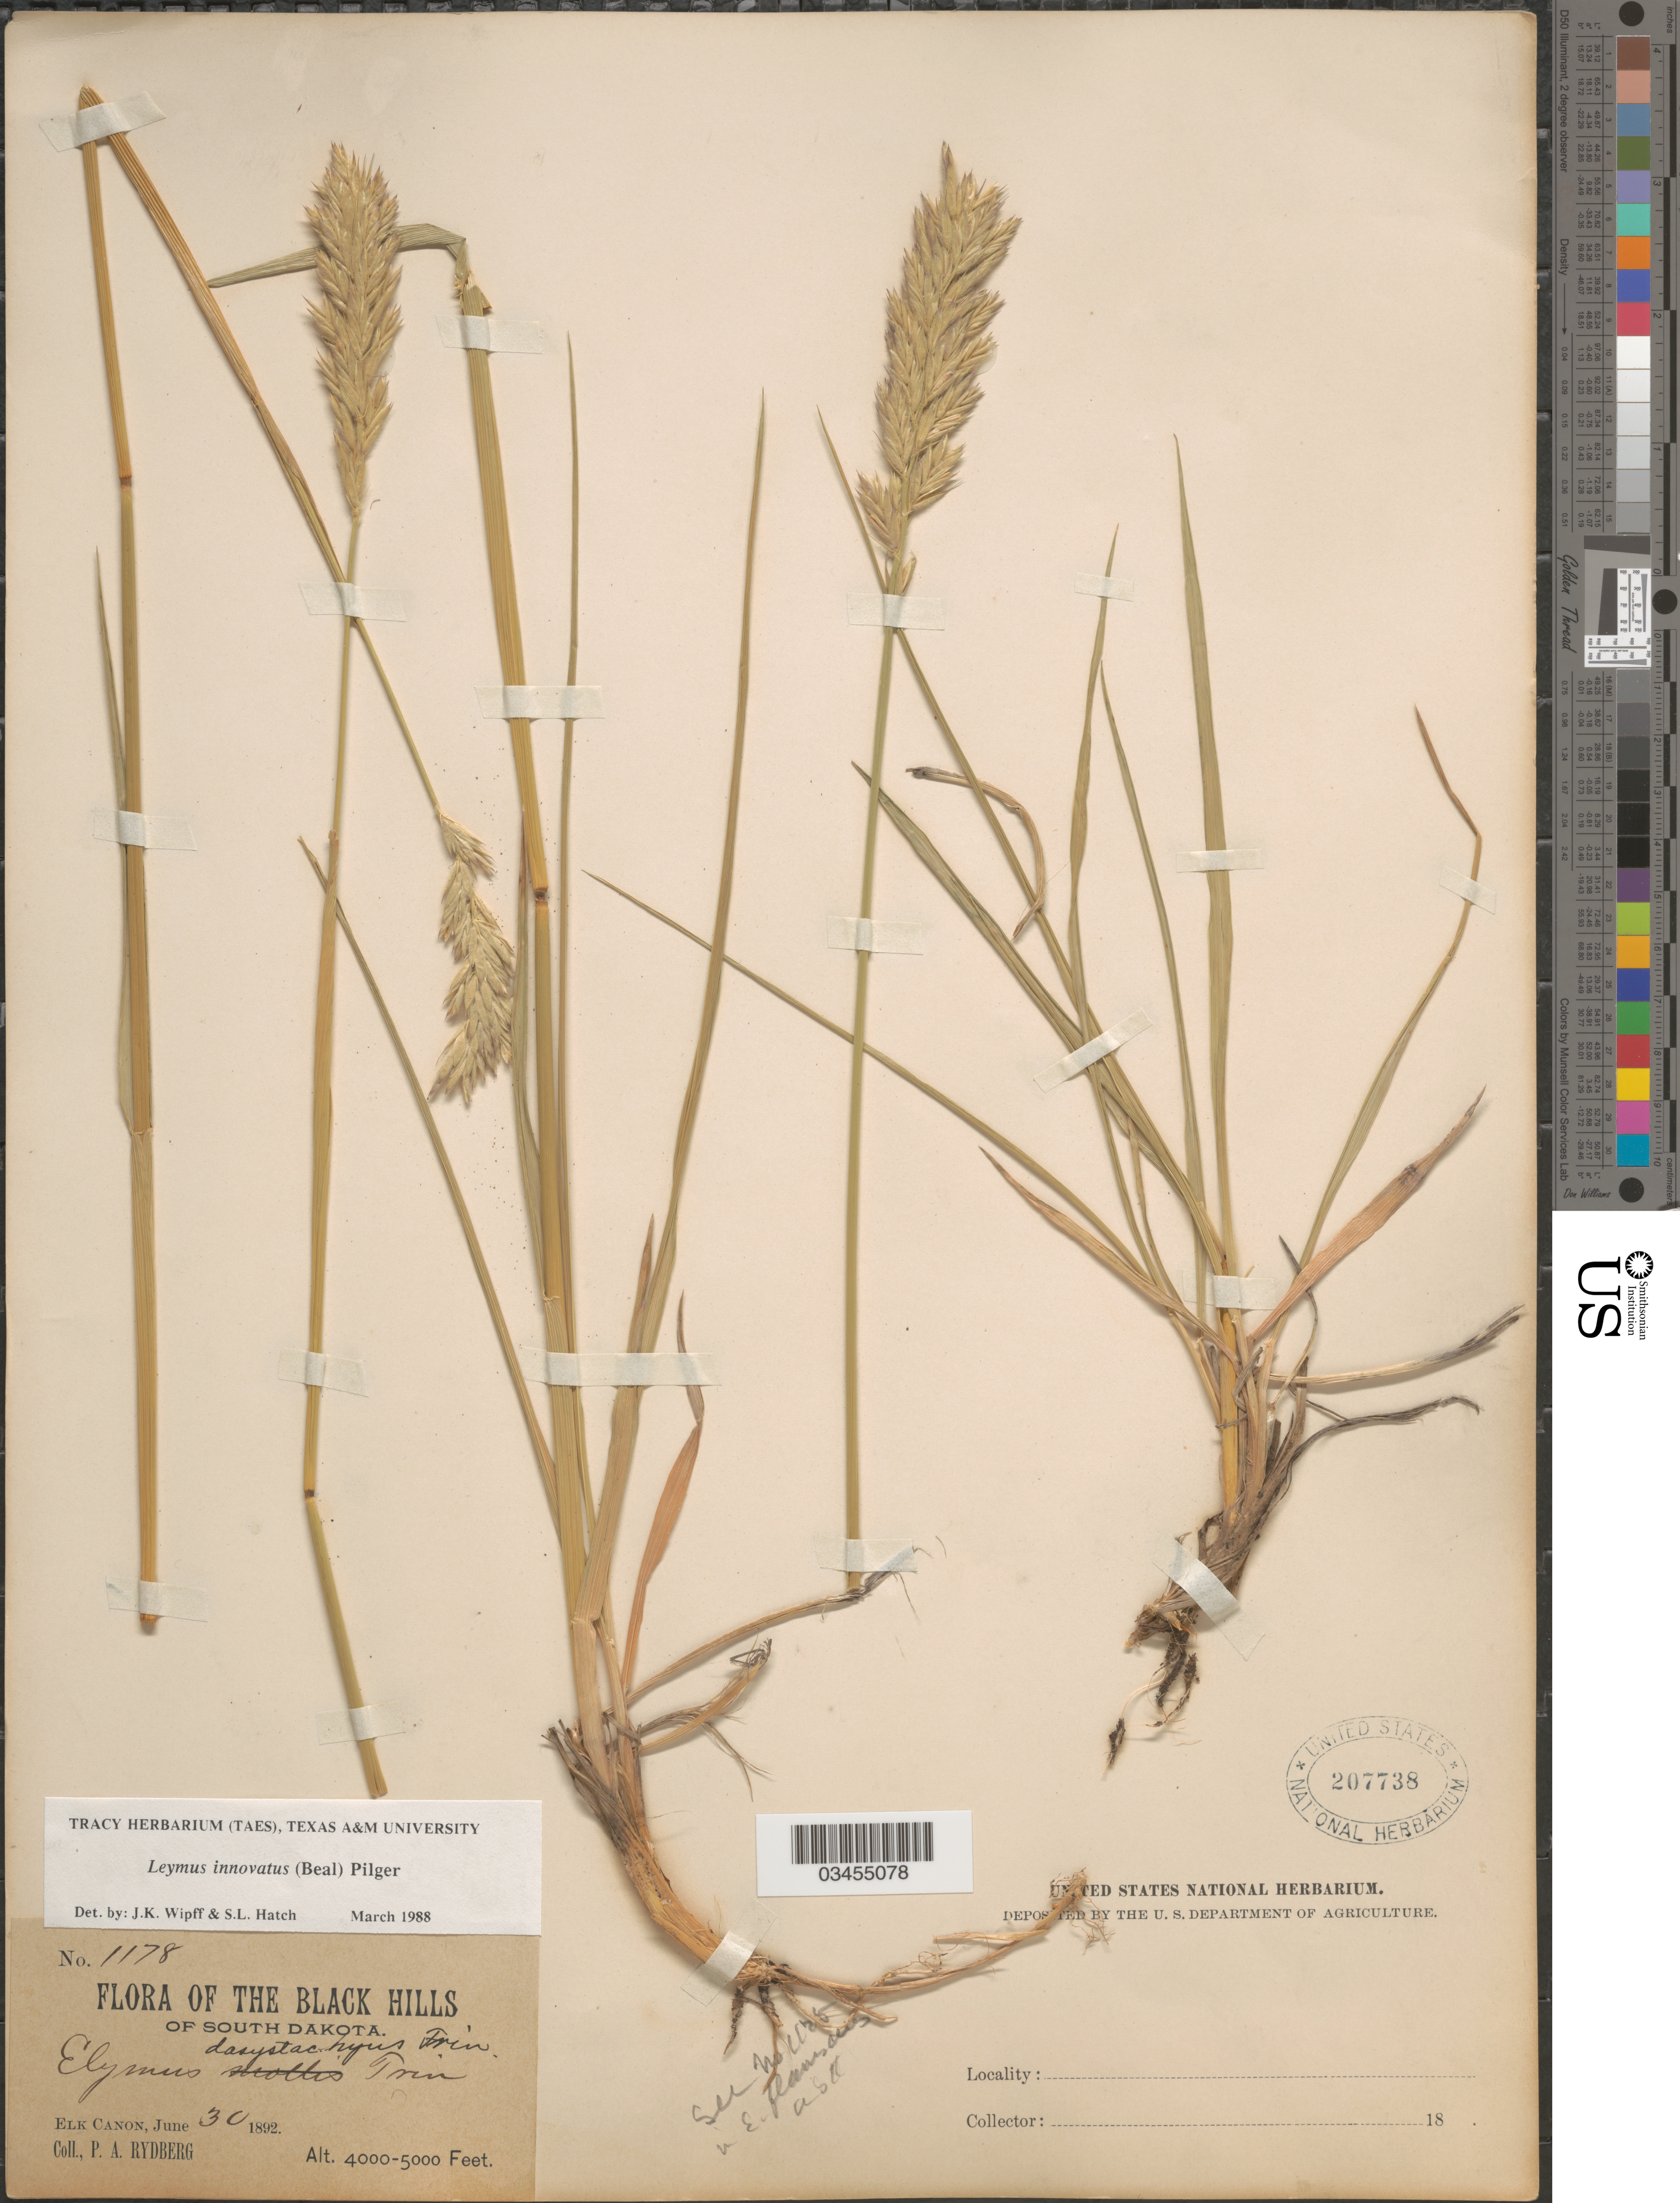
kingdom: Plantae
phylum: Tracheophyta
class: Liliopsida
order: Poales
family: Poaceae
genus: Leymus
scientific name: Leymus innovatus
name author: (W.J. Beal) Pilg.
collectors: P. A. Rydberg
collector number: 1178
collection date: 1892-06-30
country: United States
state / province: South Dakota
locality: Black Hills of South Dakota. Elk Canon.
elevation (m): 1219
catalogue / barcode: US 207738